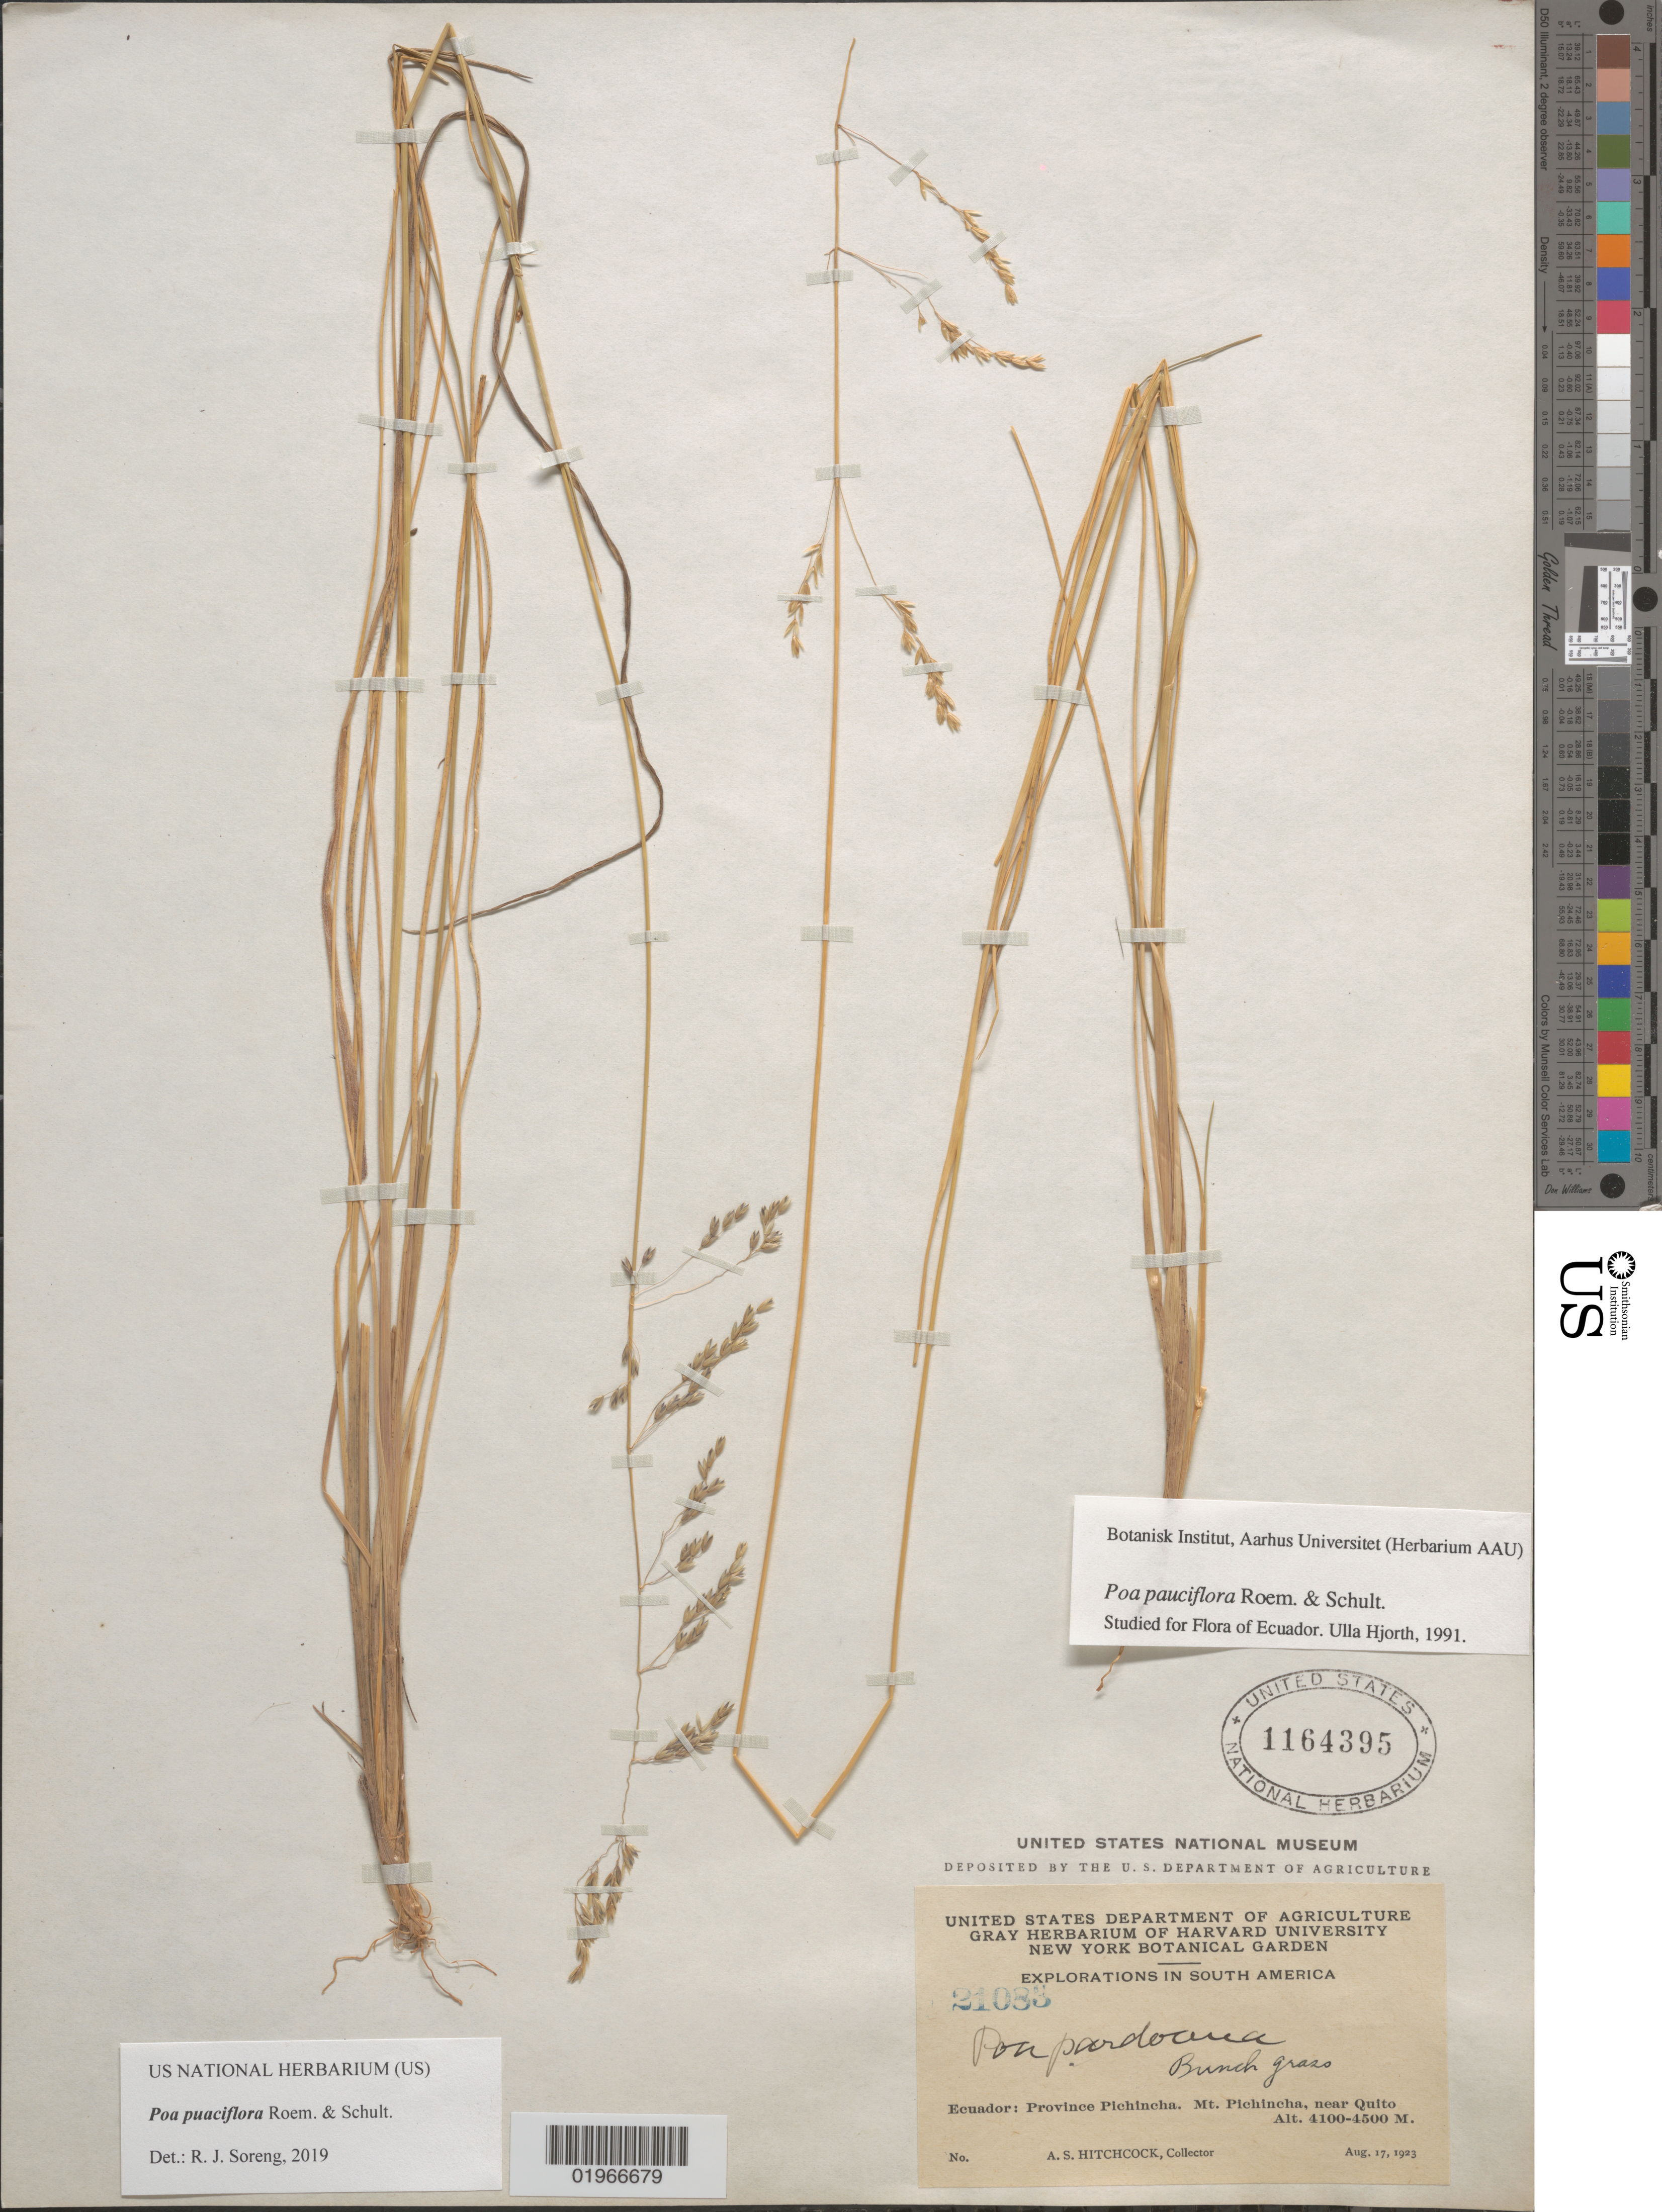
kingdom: Plantae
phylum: Tracheophyta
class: Liliopsida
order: Poales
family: Poaceae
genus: Poa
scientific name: Poa pauciflora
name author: Roem. & Schult.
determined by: Soreng, Robert J., Research Associate (BOT), Smithsonian Institution - National Museum of Natural History (UNITED STATES)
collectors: A. S. Hitchcock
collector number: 21083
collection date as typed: Aug. 17, 1923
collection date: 1923-08-17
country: Ecuador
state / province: Pichincha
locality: Mt. Pichincha, near Quito.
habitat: bunch grass.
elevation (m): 4100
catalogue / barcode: US 1164395